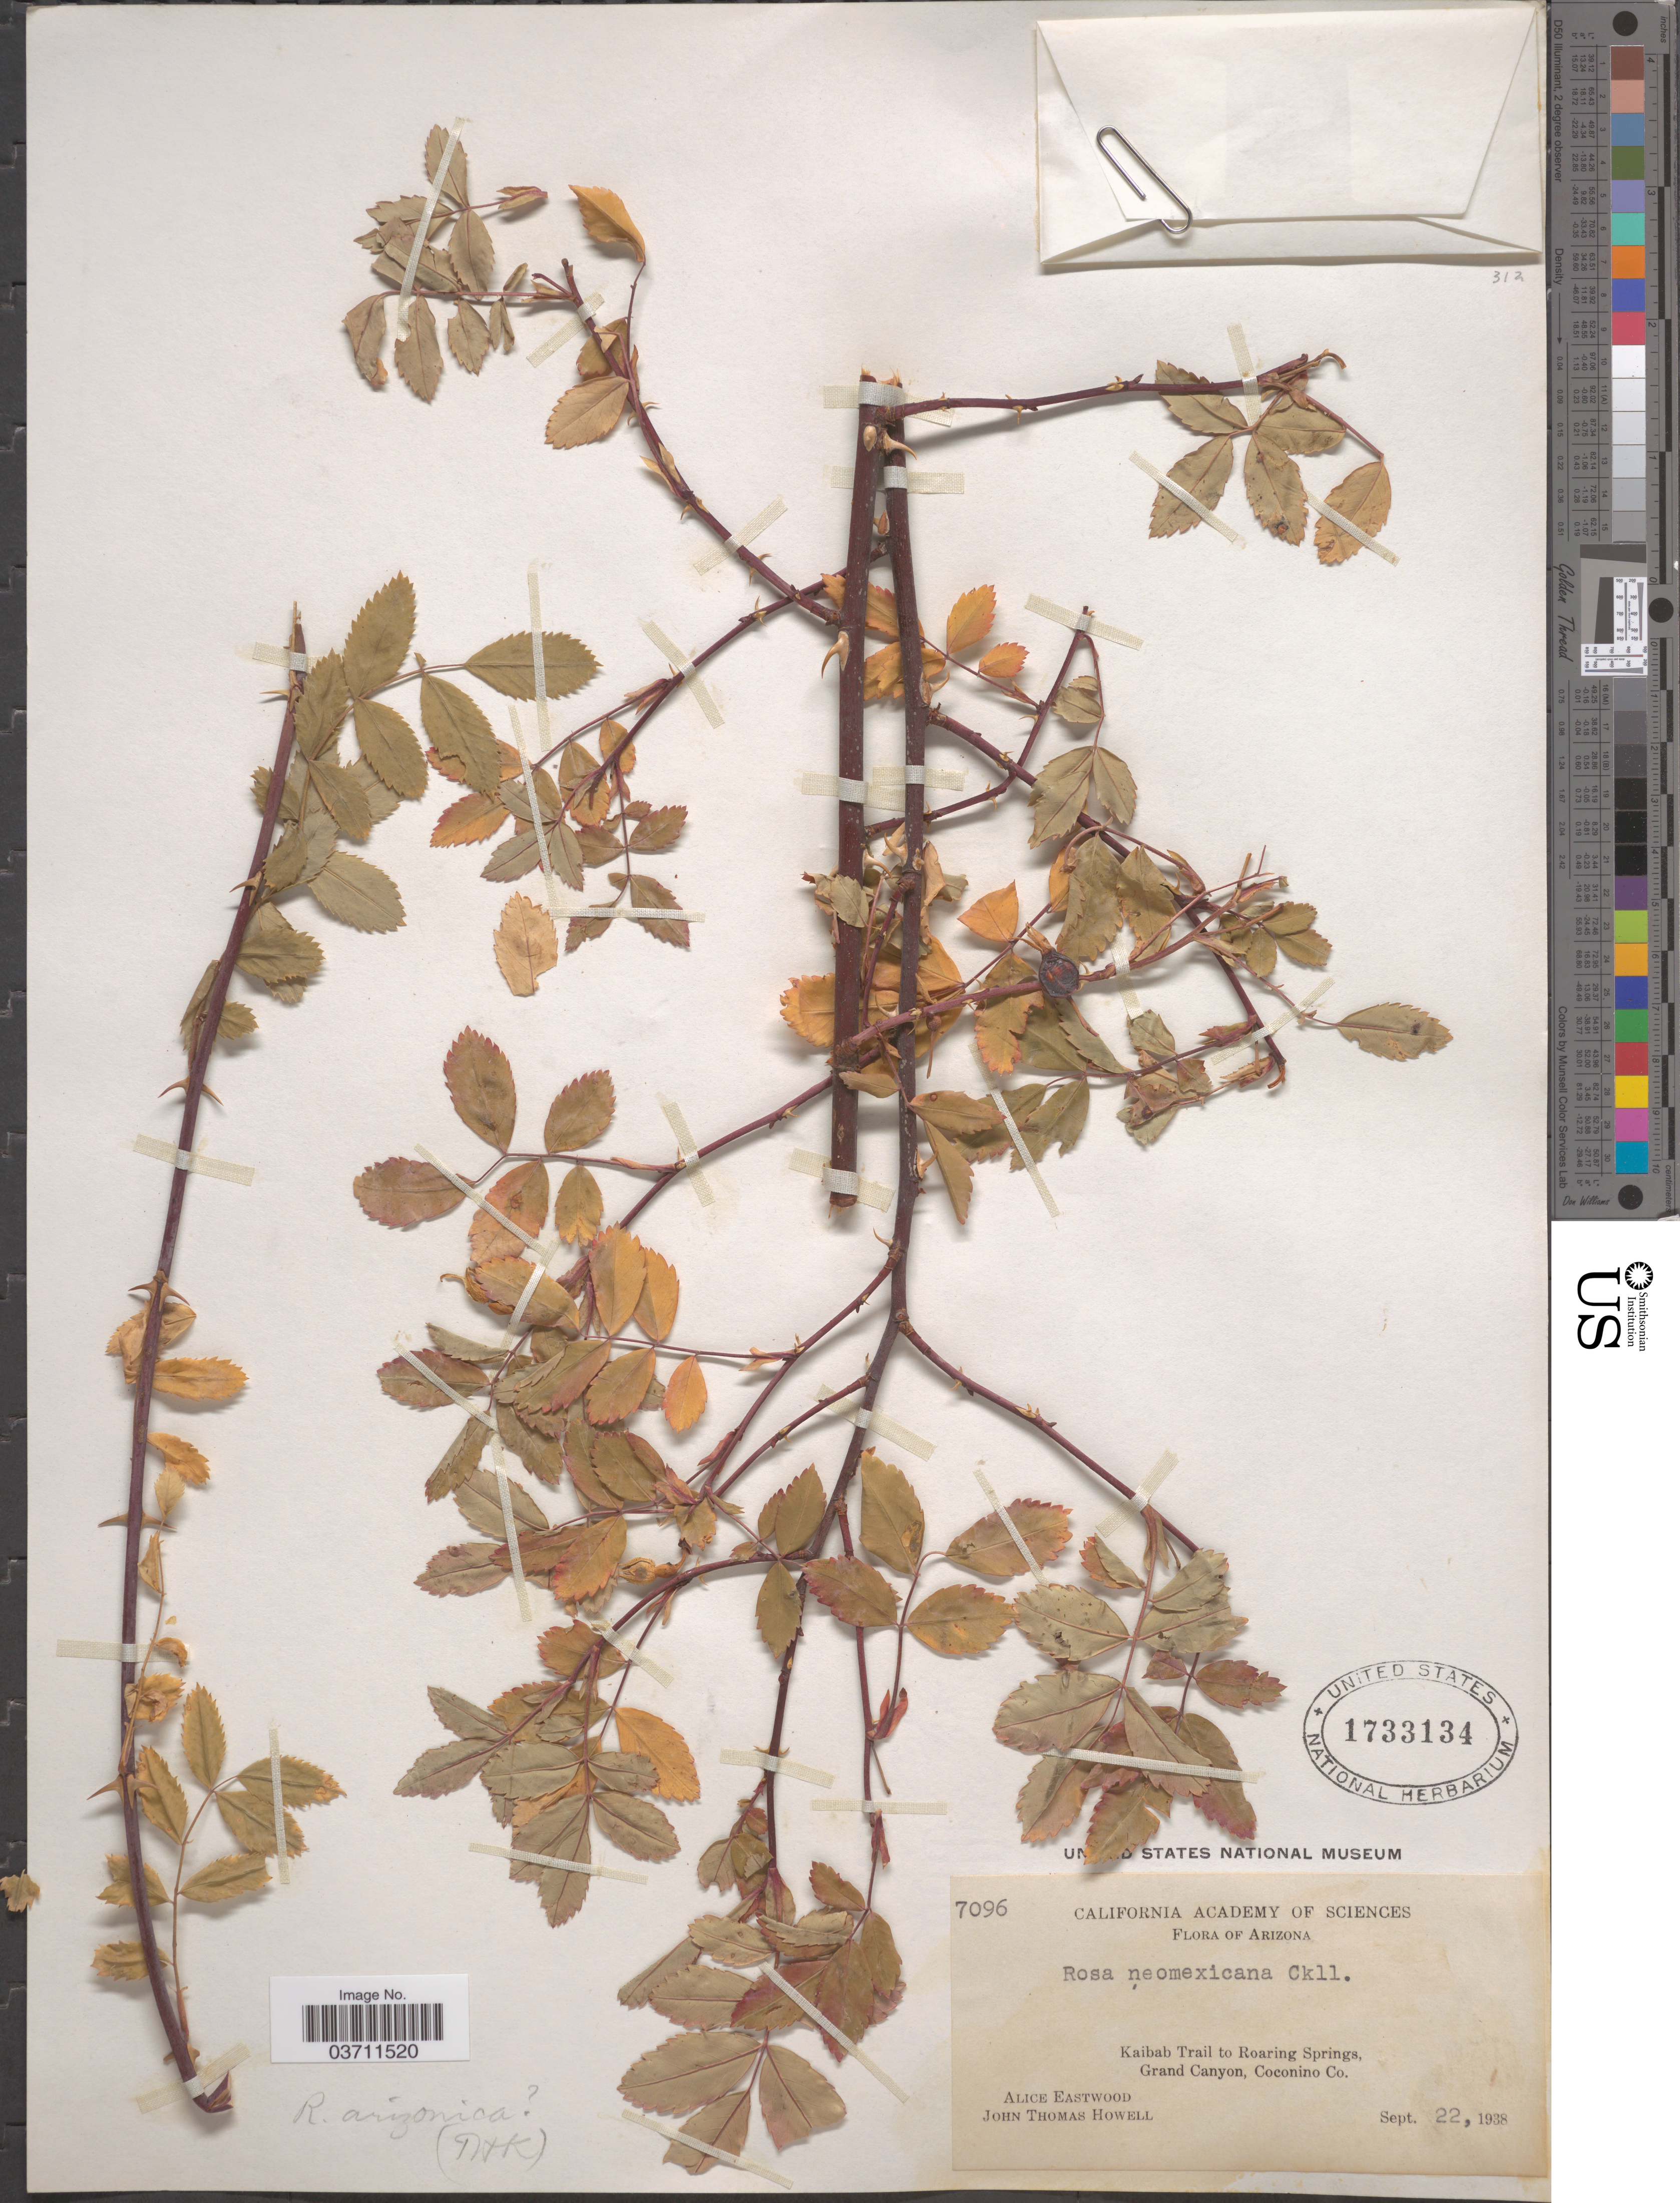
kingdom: Plantae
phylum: Tracheophyta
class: Magnoliopsida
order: Rosales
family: Rosaceae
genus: Rosa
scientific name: Rosa neomexicana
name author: Cockerell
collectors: A. Eastwood & J. T. Howell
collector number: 7096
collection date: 1938-09-22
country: United States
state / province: Arizona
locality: Kaibab Trail to Roaring Springs, Grand Canyon, Coconino Co.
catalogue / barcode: US 1733134